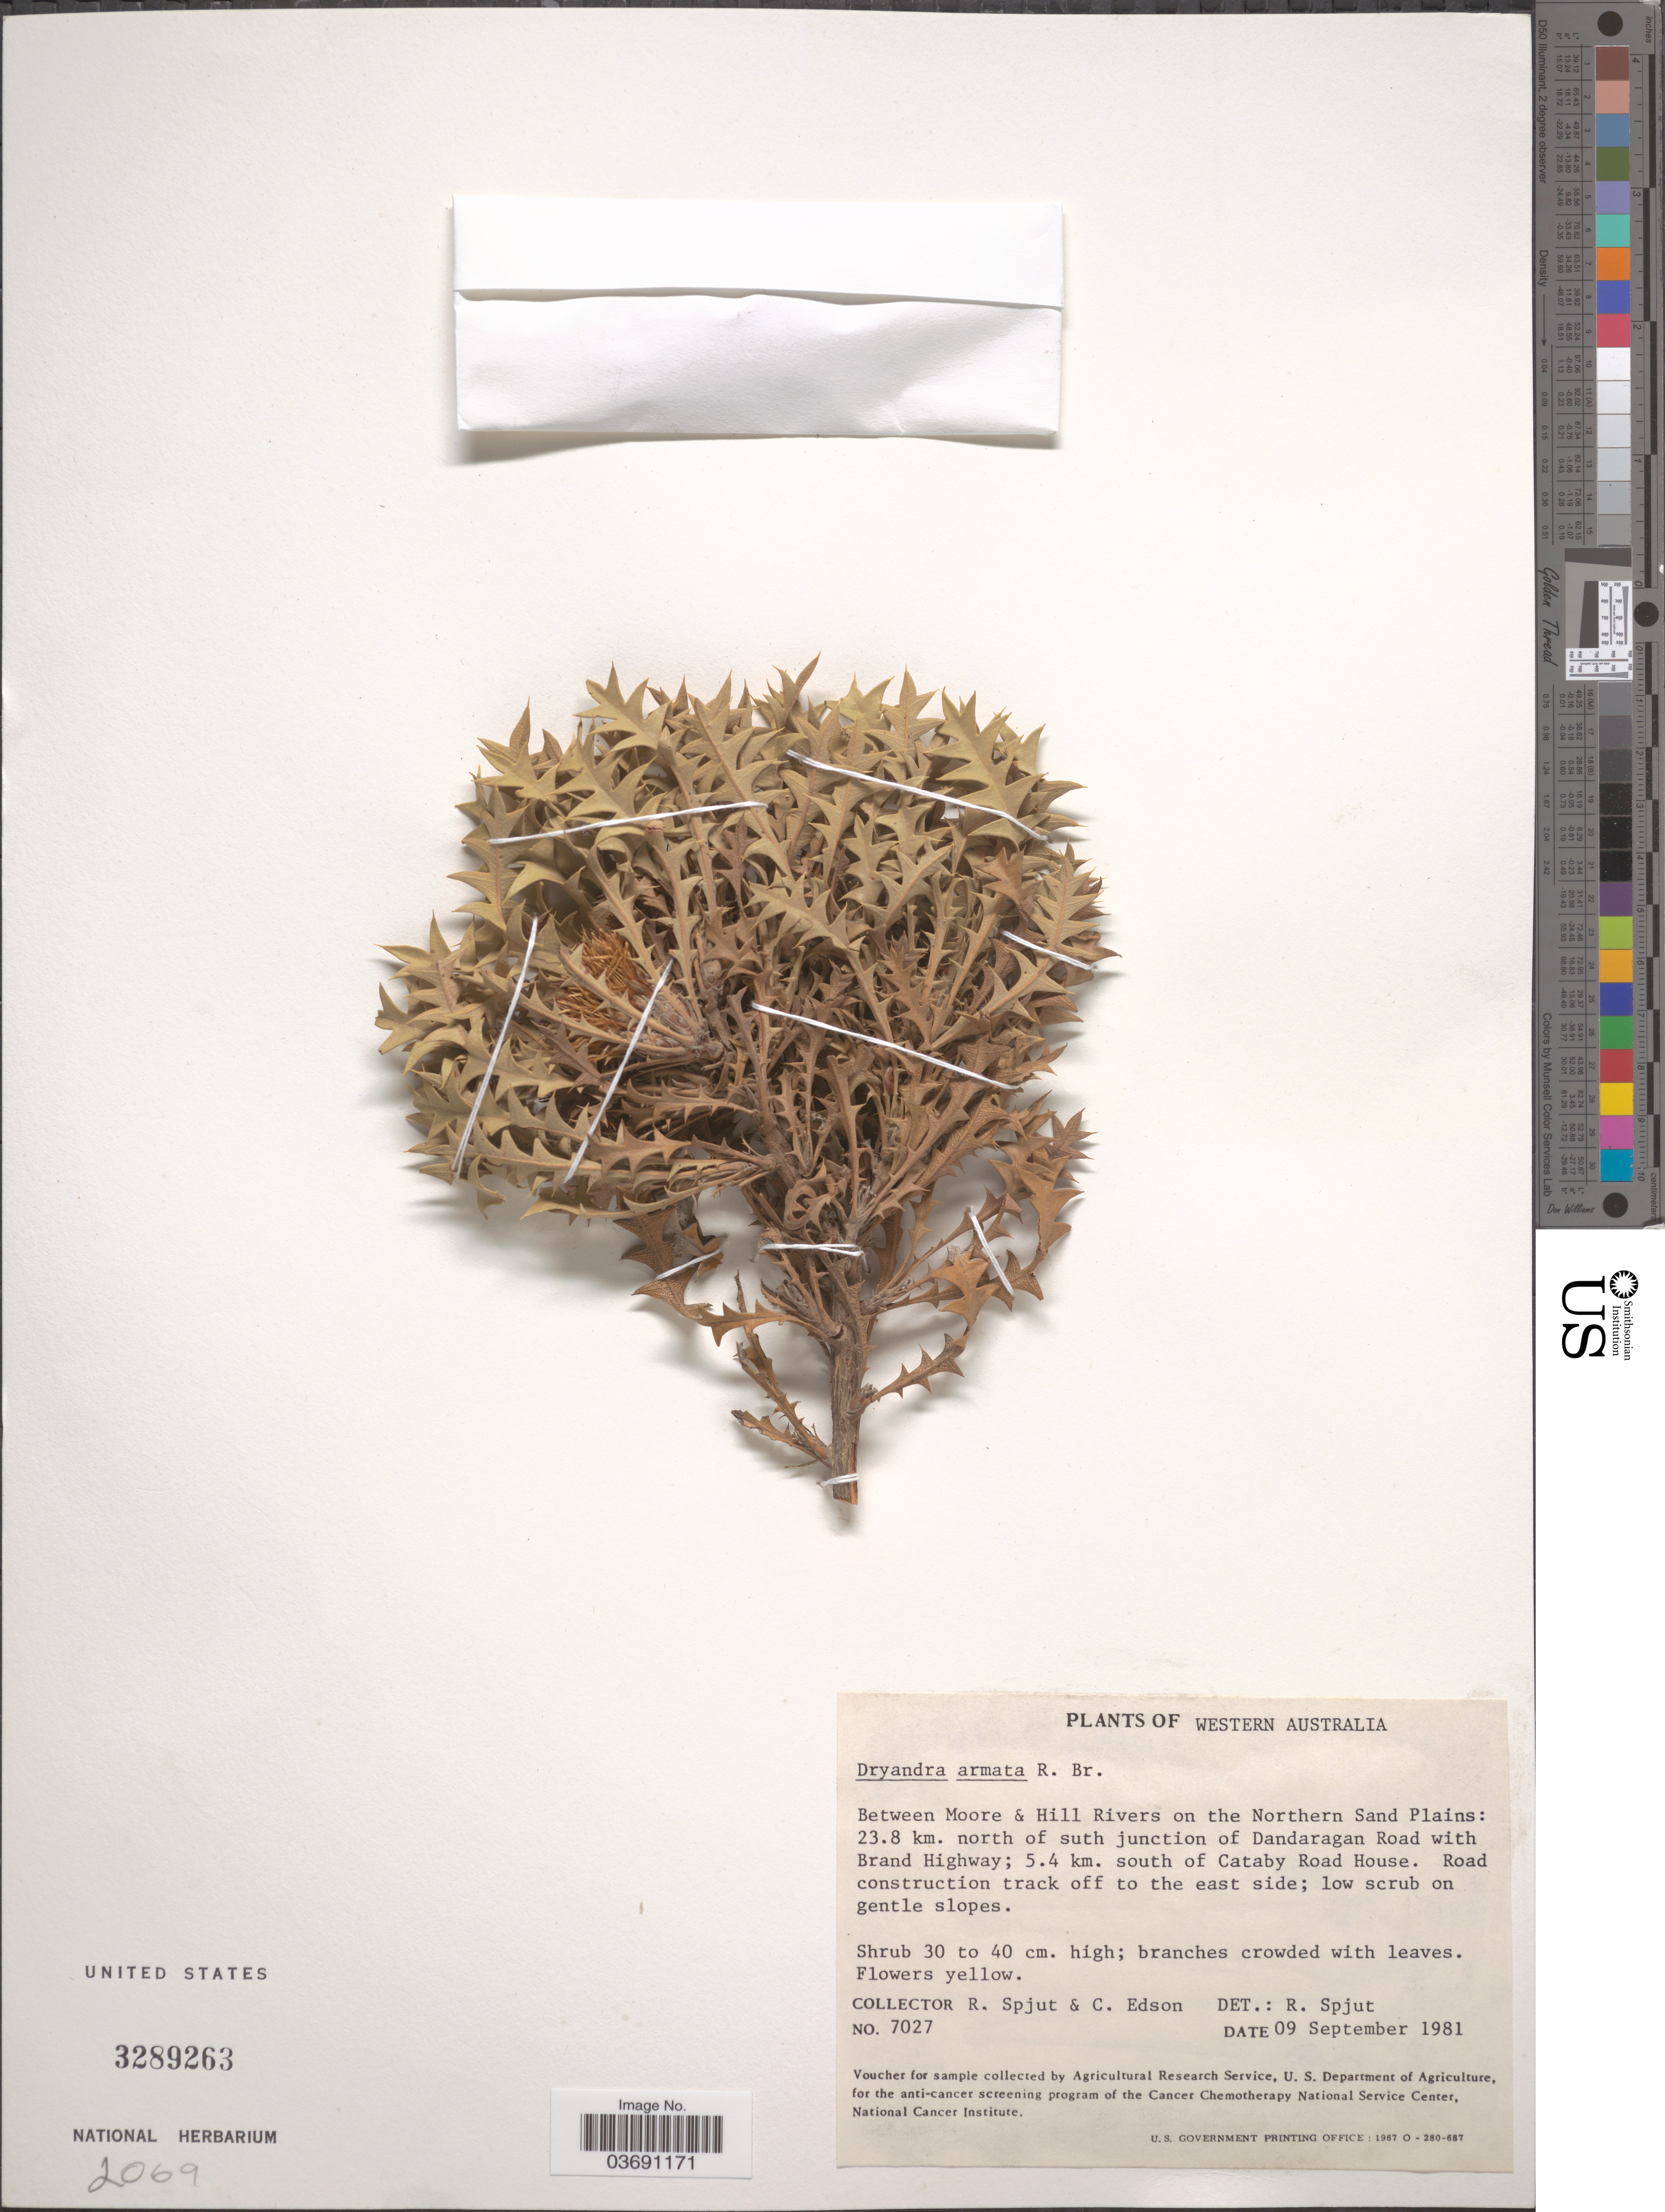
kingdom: Plantae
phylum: Tracheophyta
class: Magnoliopsida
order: Proteales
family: Proteaceae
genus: Dryandra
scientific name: Dryandra armata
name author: R. Br.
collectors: R. Spjut & C. Edson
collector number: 7027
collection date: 1981-09-09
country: Australia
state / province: Western Australia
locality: Between Moore & Hill Rivers on the Northern Sand Plains: 23.8 km. north of suth junction of Dandaragan Road with Brand Highway; 5.4 km. south of Cataby Road House. Road construction track off to the east side.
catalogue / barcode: US 3289263